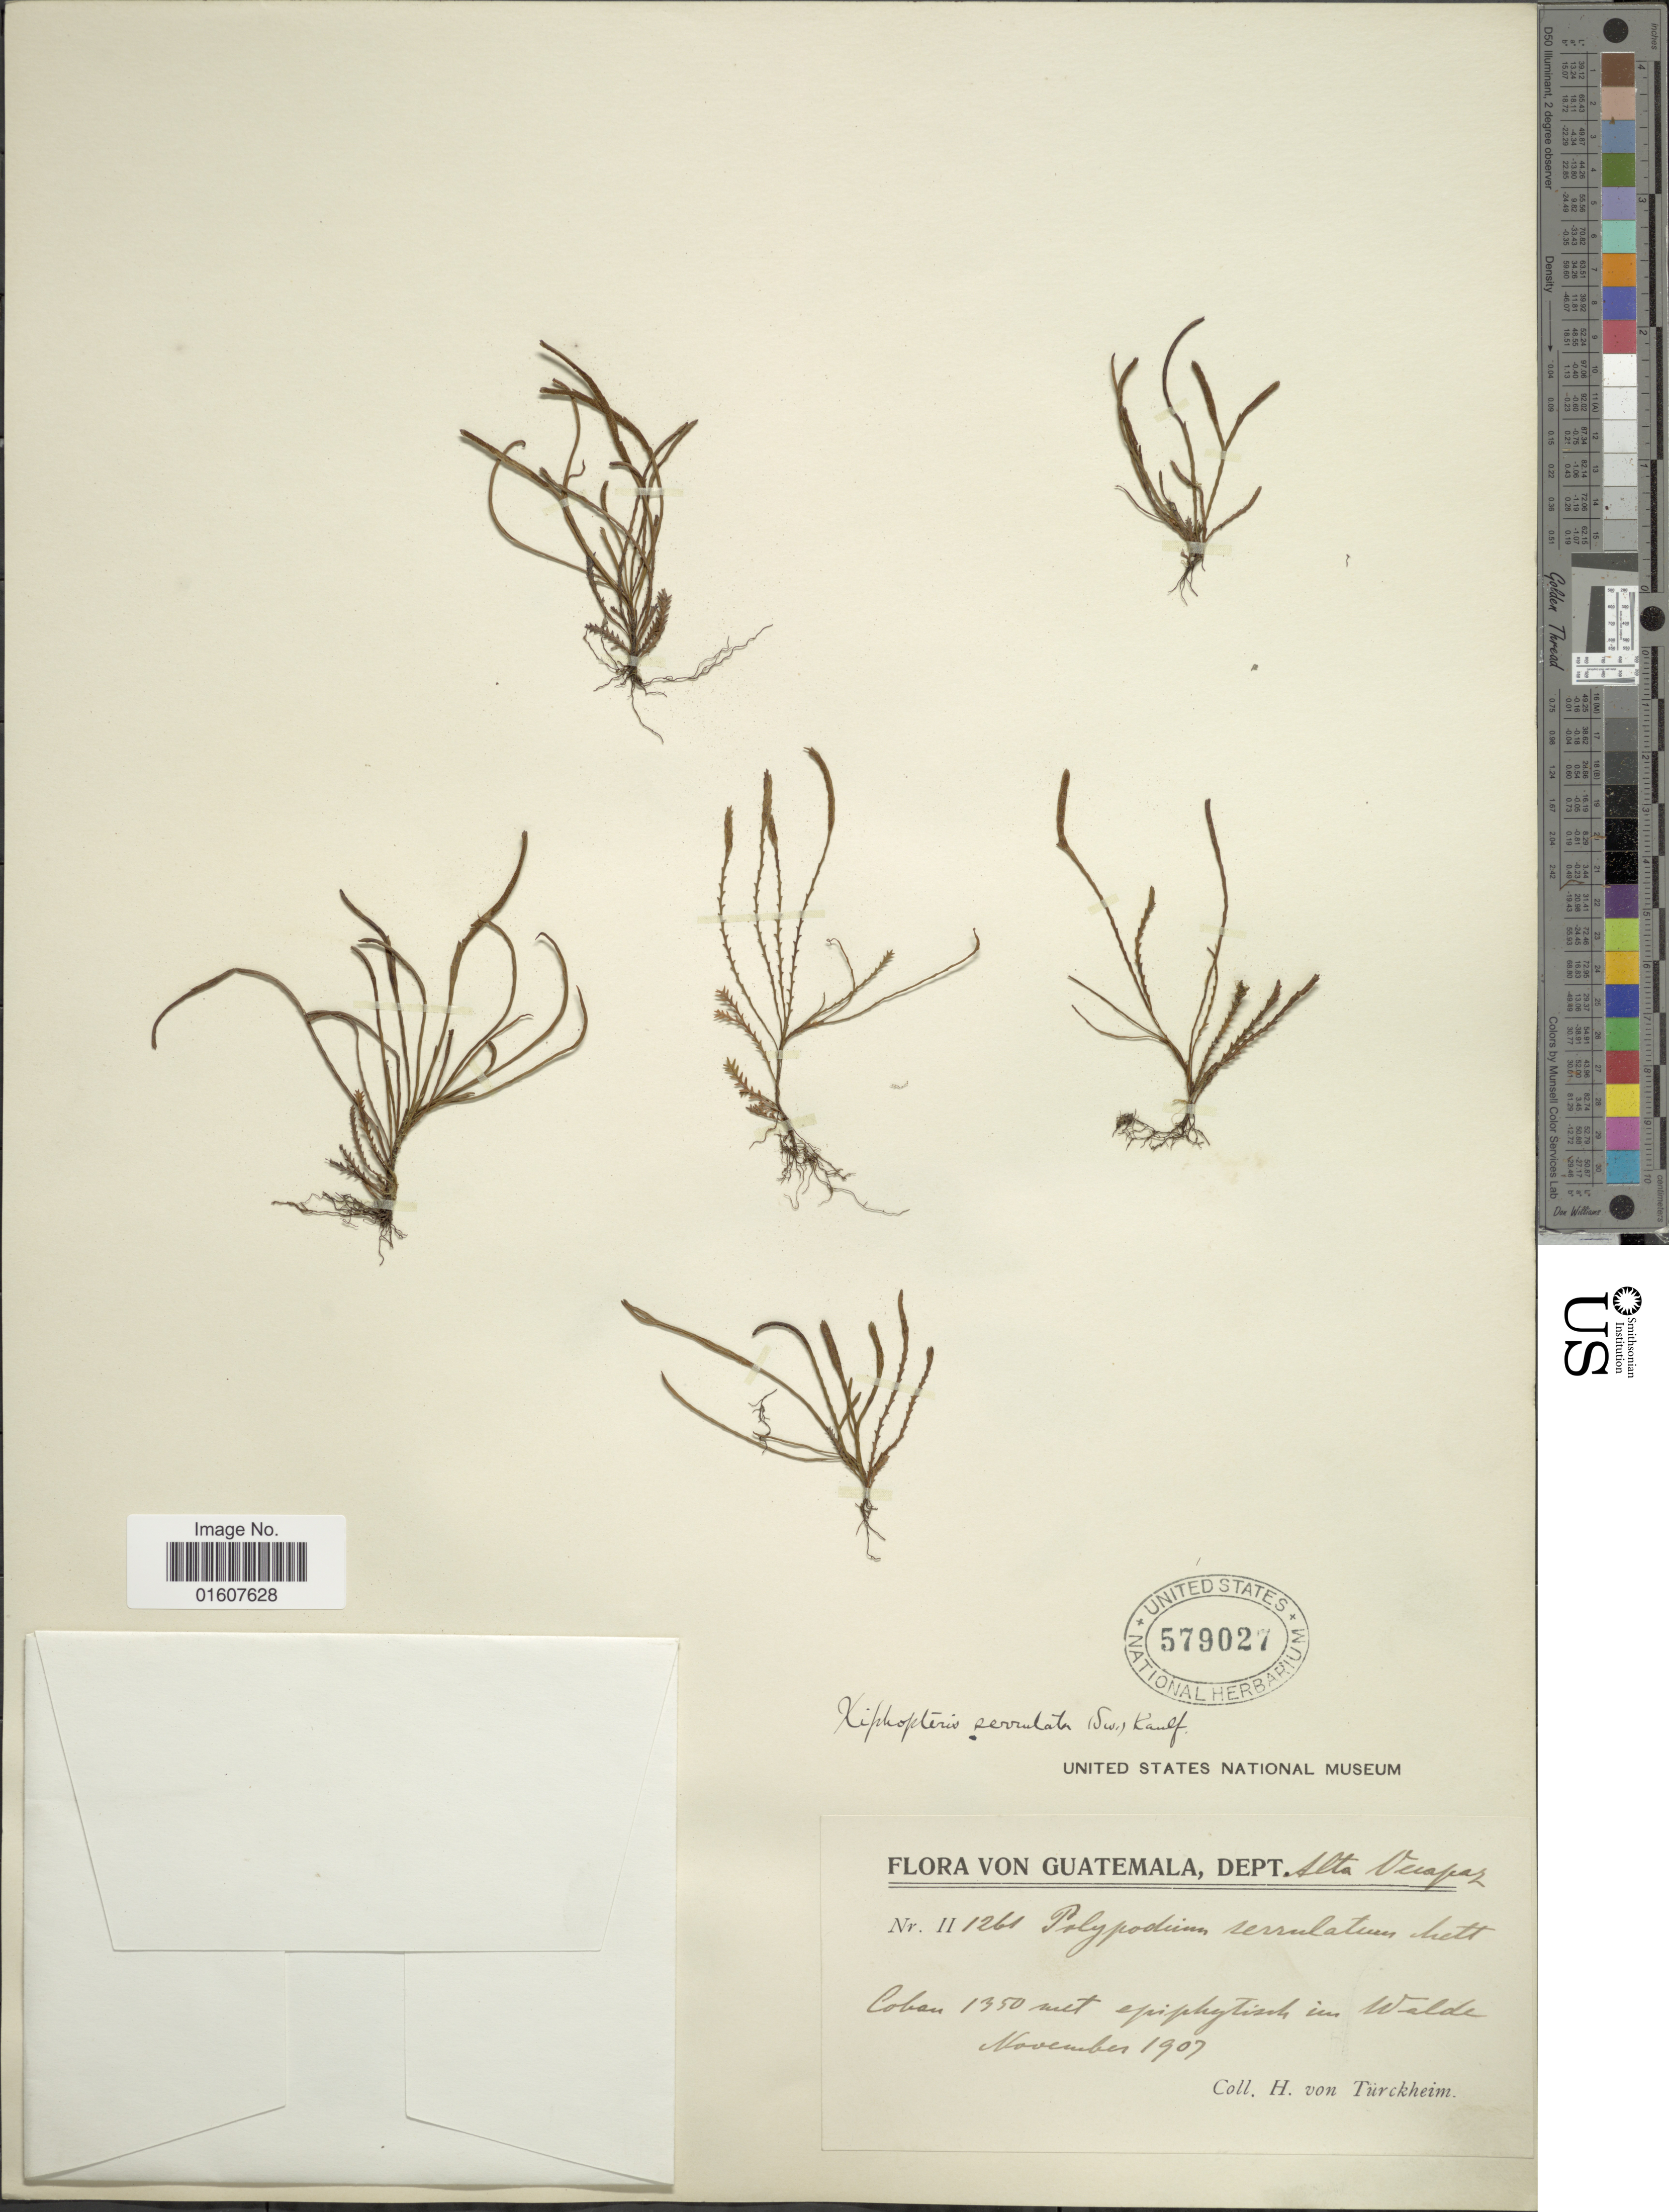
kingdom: Plantae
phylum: Tracheophyta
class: Polypodiopsida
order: Polypodiales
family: Polypodiaceae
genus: Cochlidium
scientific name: Cochlidium serrulatum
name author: (Sw.) L.E. Bishop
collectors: H. von Türckheim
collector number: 1261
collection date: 1907-11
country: Guatemala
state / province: Alta Verapaz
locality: Dept. Alta Verapaz, Coban, epiphyte im Walde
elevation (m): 1350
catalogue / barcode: US 579027